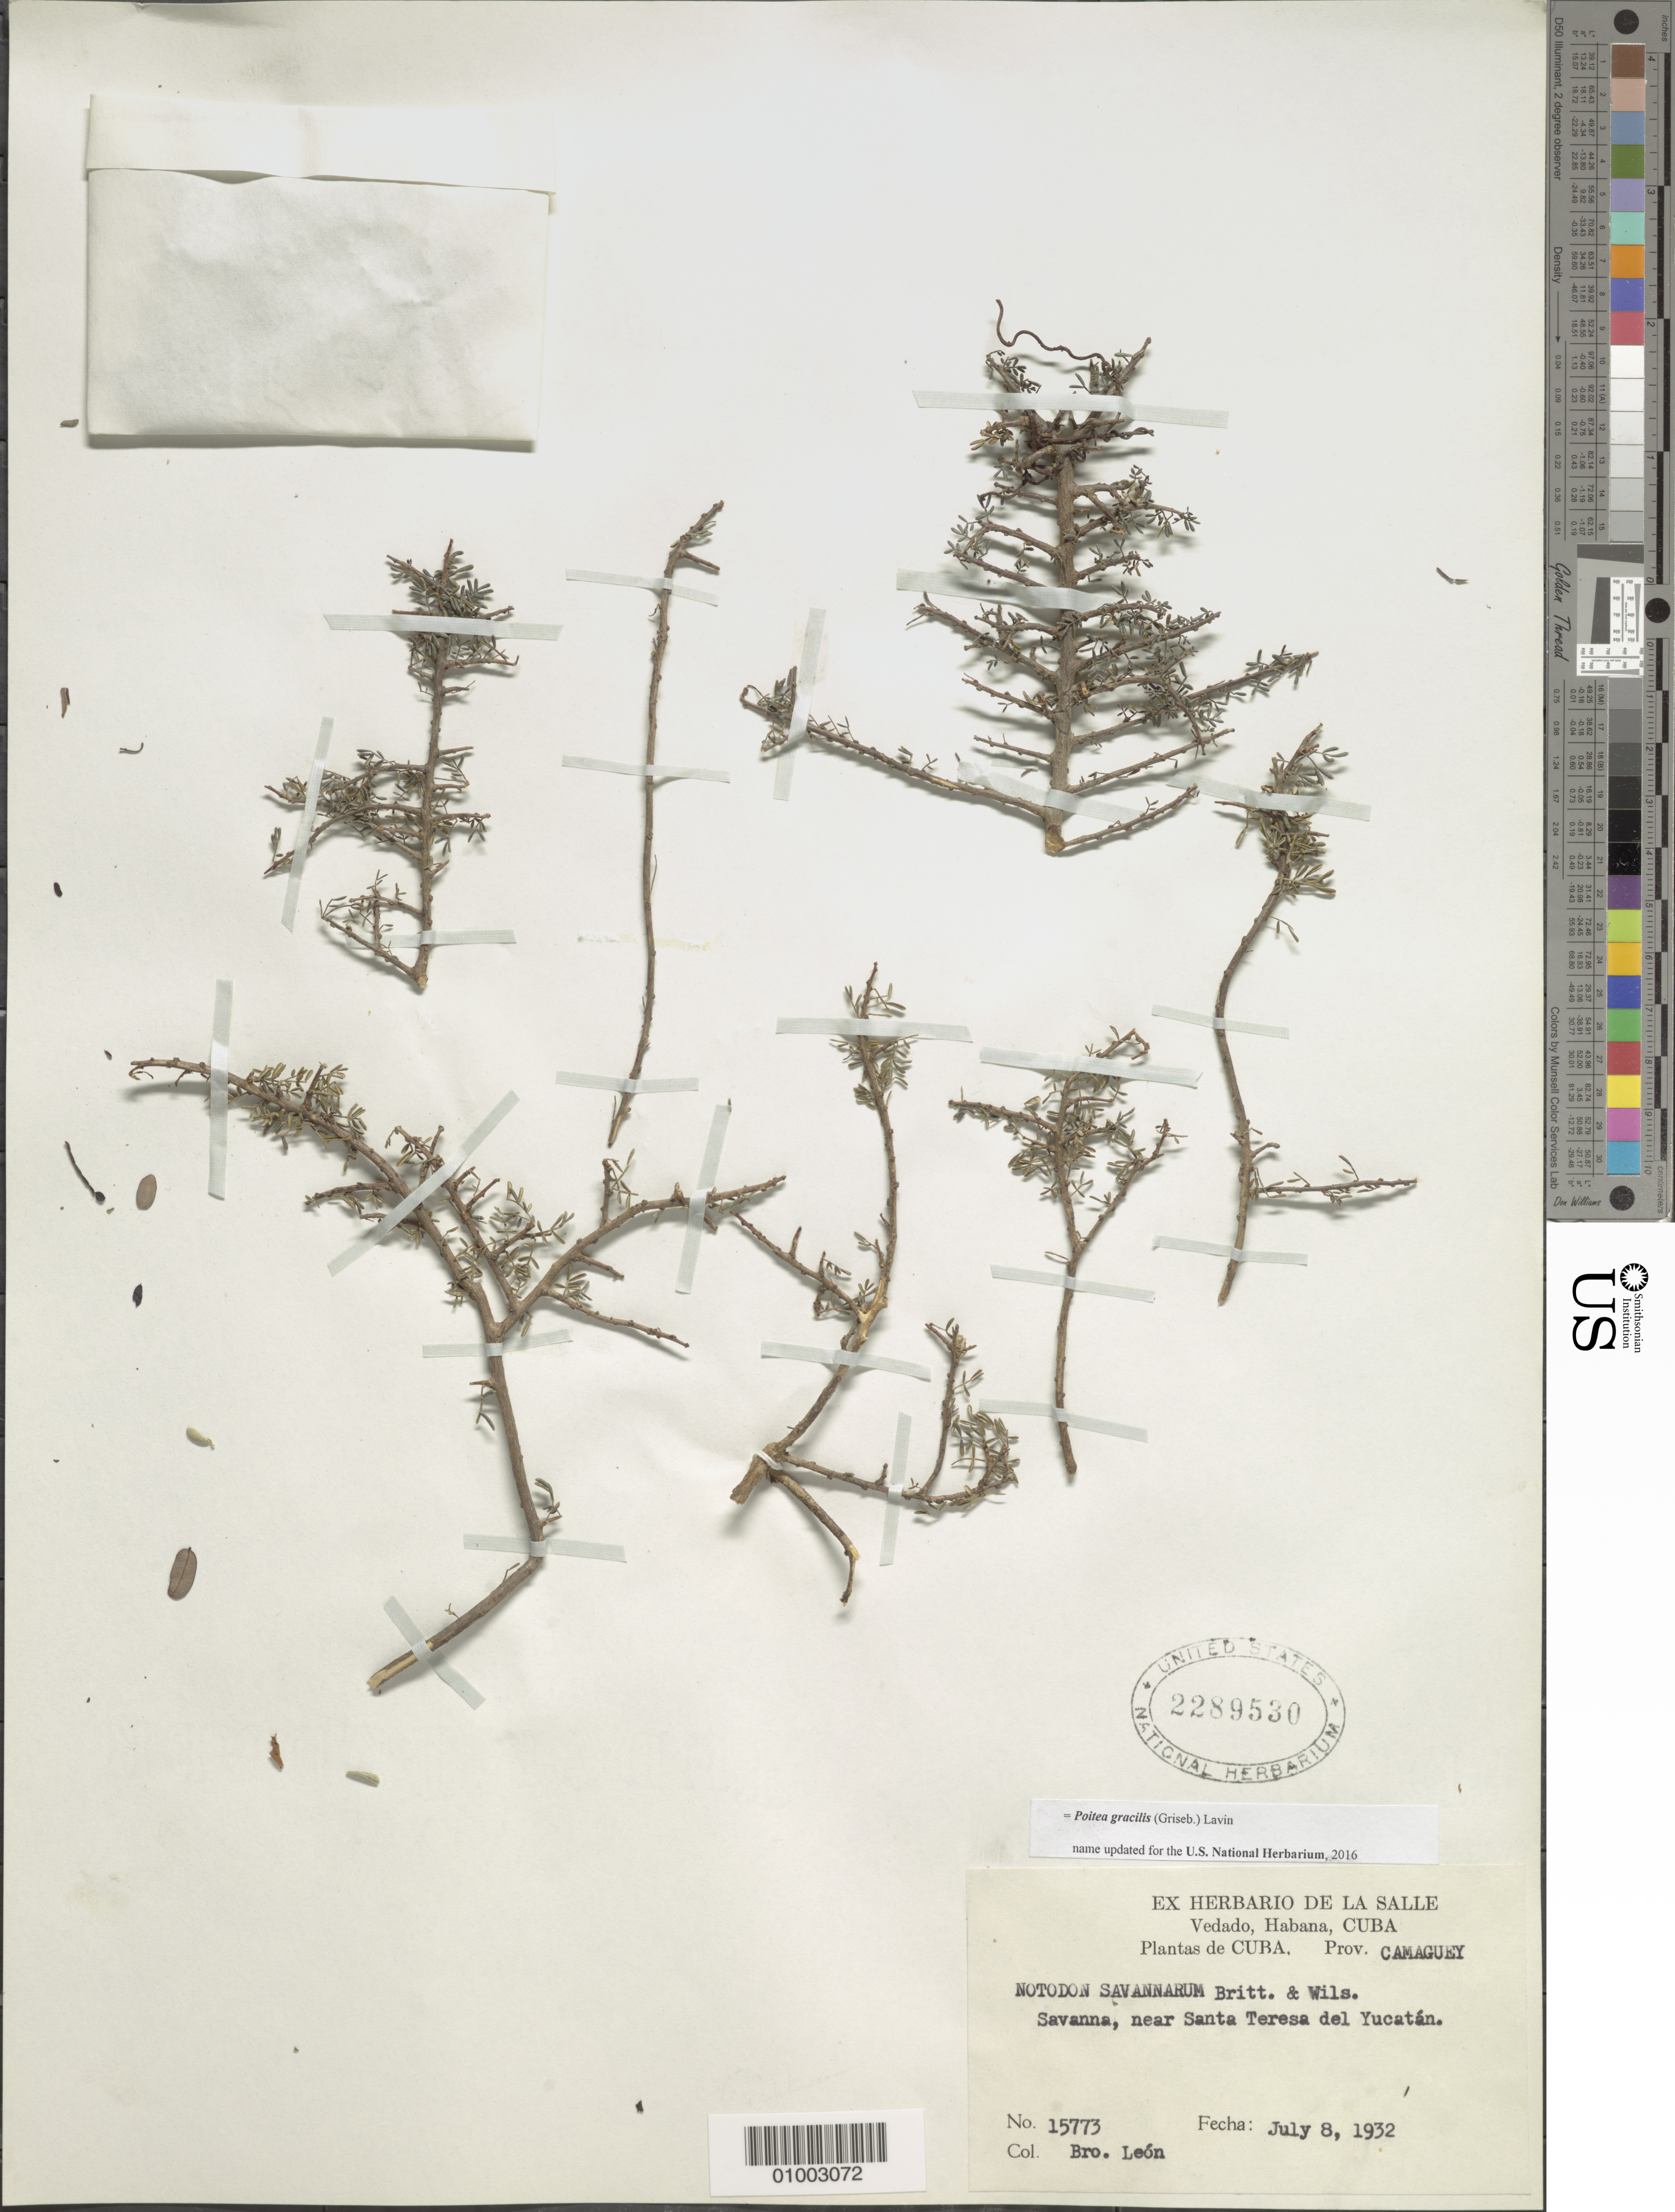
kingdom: Plantae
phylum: Tracheophyta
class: Magnoliopsida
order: Fabales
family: Fabaceae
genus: Poitea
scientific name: Poitea gracilis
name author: (Griseb.) Lavin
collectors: Bro. León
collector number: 15773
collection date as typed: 08 Jul 1932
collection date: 1932-07-08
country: Cuba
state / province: Camagüey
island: Cuba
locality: Savanna, near Santa Teresa del Yucatan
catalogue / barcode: US 2289530